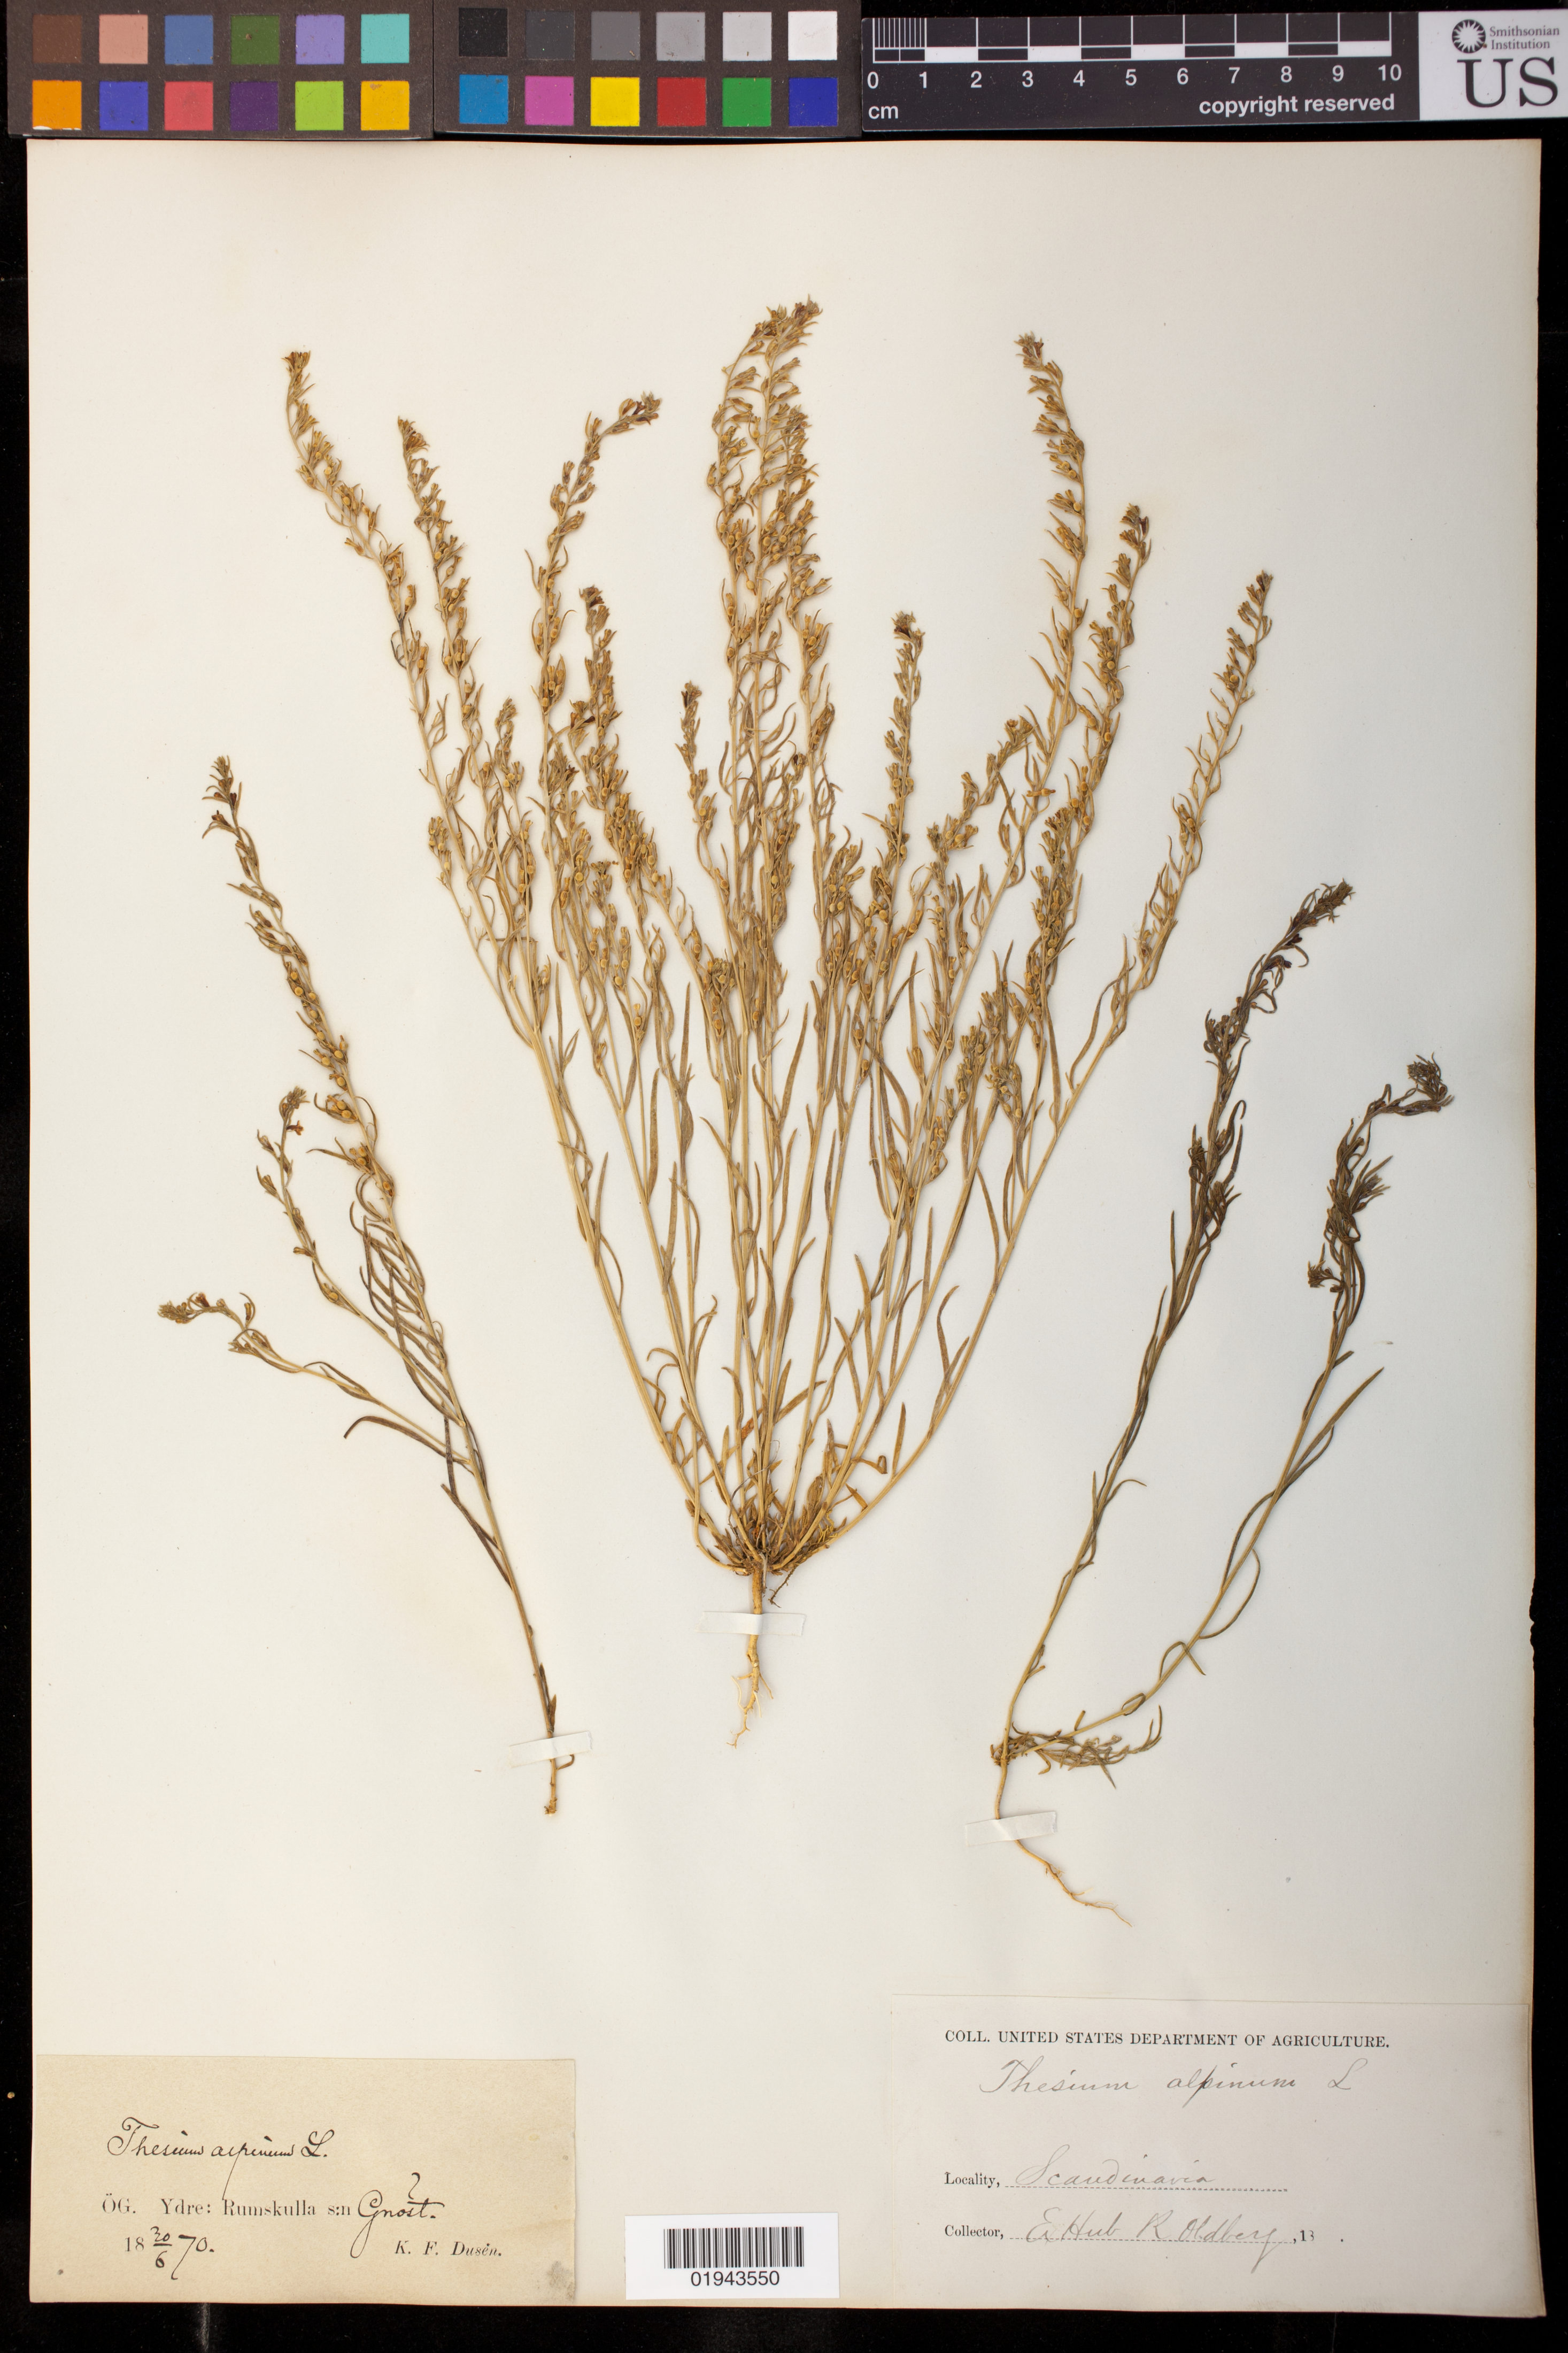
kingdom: Plantae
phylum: Tracheophyta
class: Magnoliopsida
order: Santalales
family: Thesiaceae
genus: Thesium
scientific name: Thesium alpinum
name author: L.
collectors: K. Dusén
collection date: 1870-06-30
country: Sweden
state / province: Kalmar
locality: Ydre: Rumskulla s:n Gnost